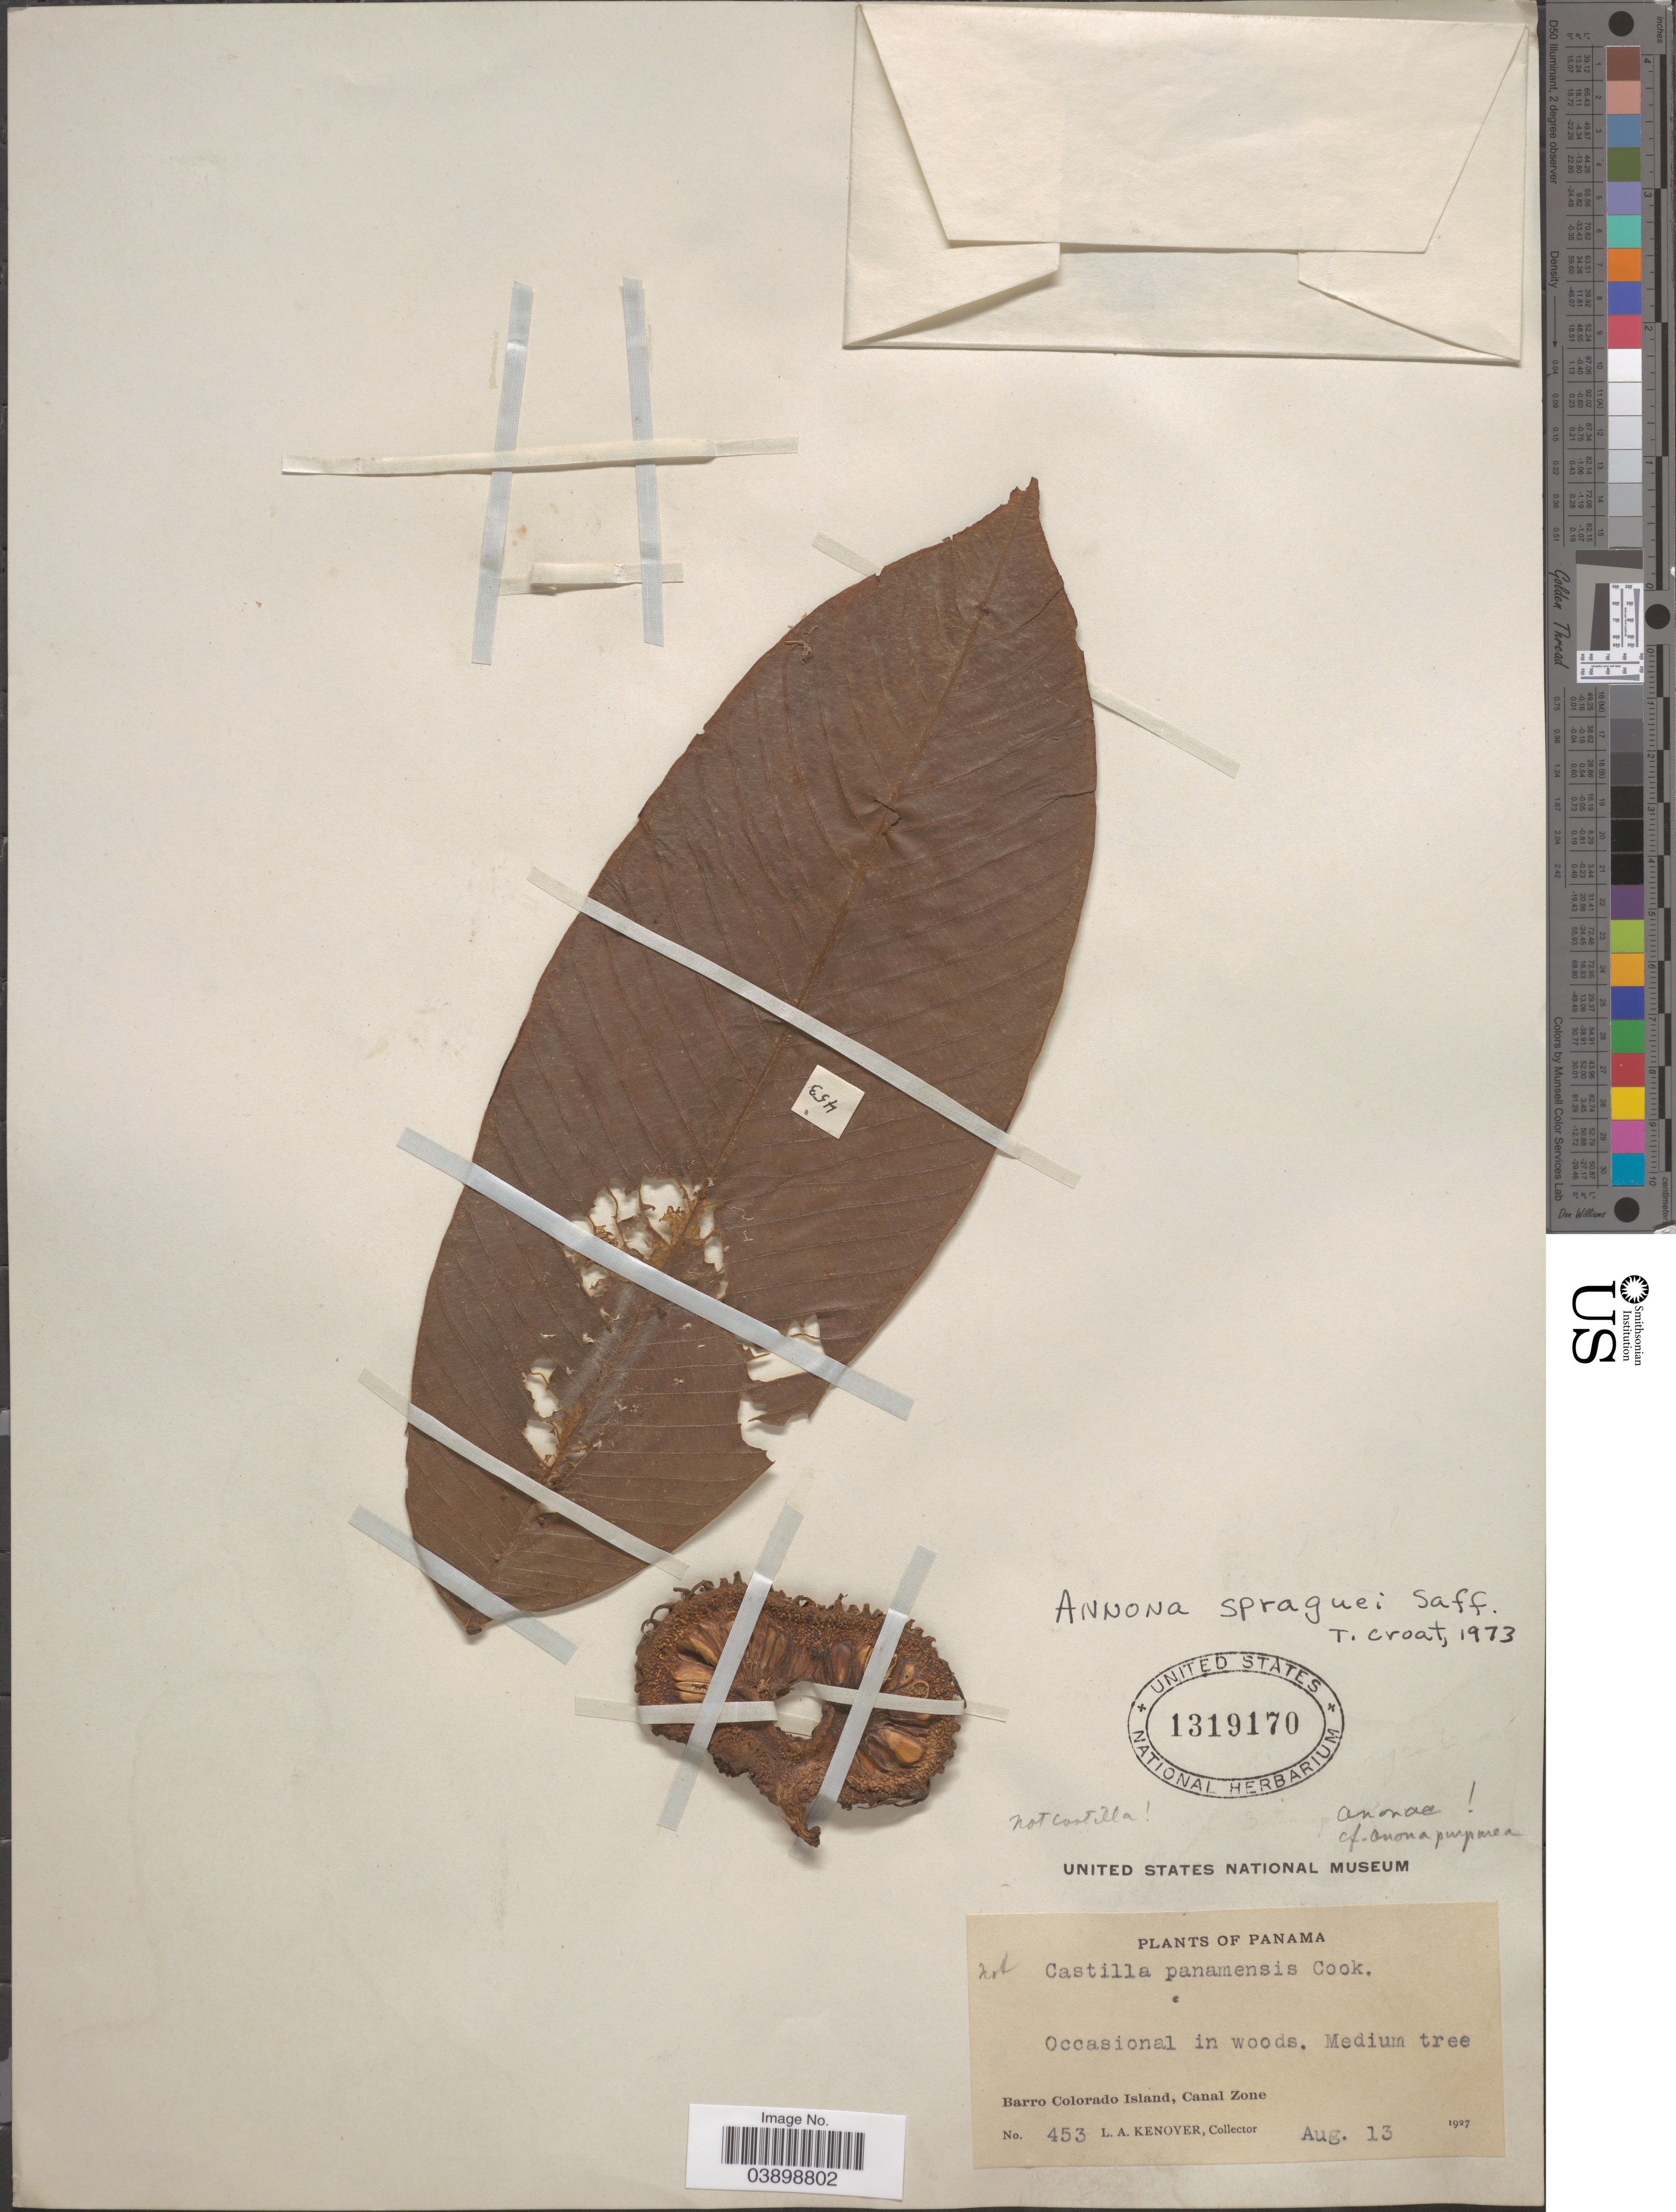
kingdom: Plantae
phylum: Tracheophyta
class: Magnoliopsida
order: Magnoliales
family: Annonaceae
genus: Annona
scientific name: Annona spraguei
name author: Saff.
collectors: L. A. Kenoyer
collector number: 453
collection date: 1927-08-13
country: Panama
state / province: Panamá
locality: Barro Colorado Island, Canal Zone.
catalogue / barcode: US 1319170